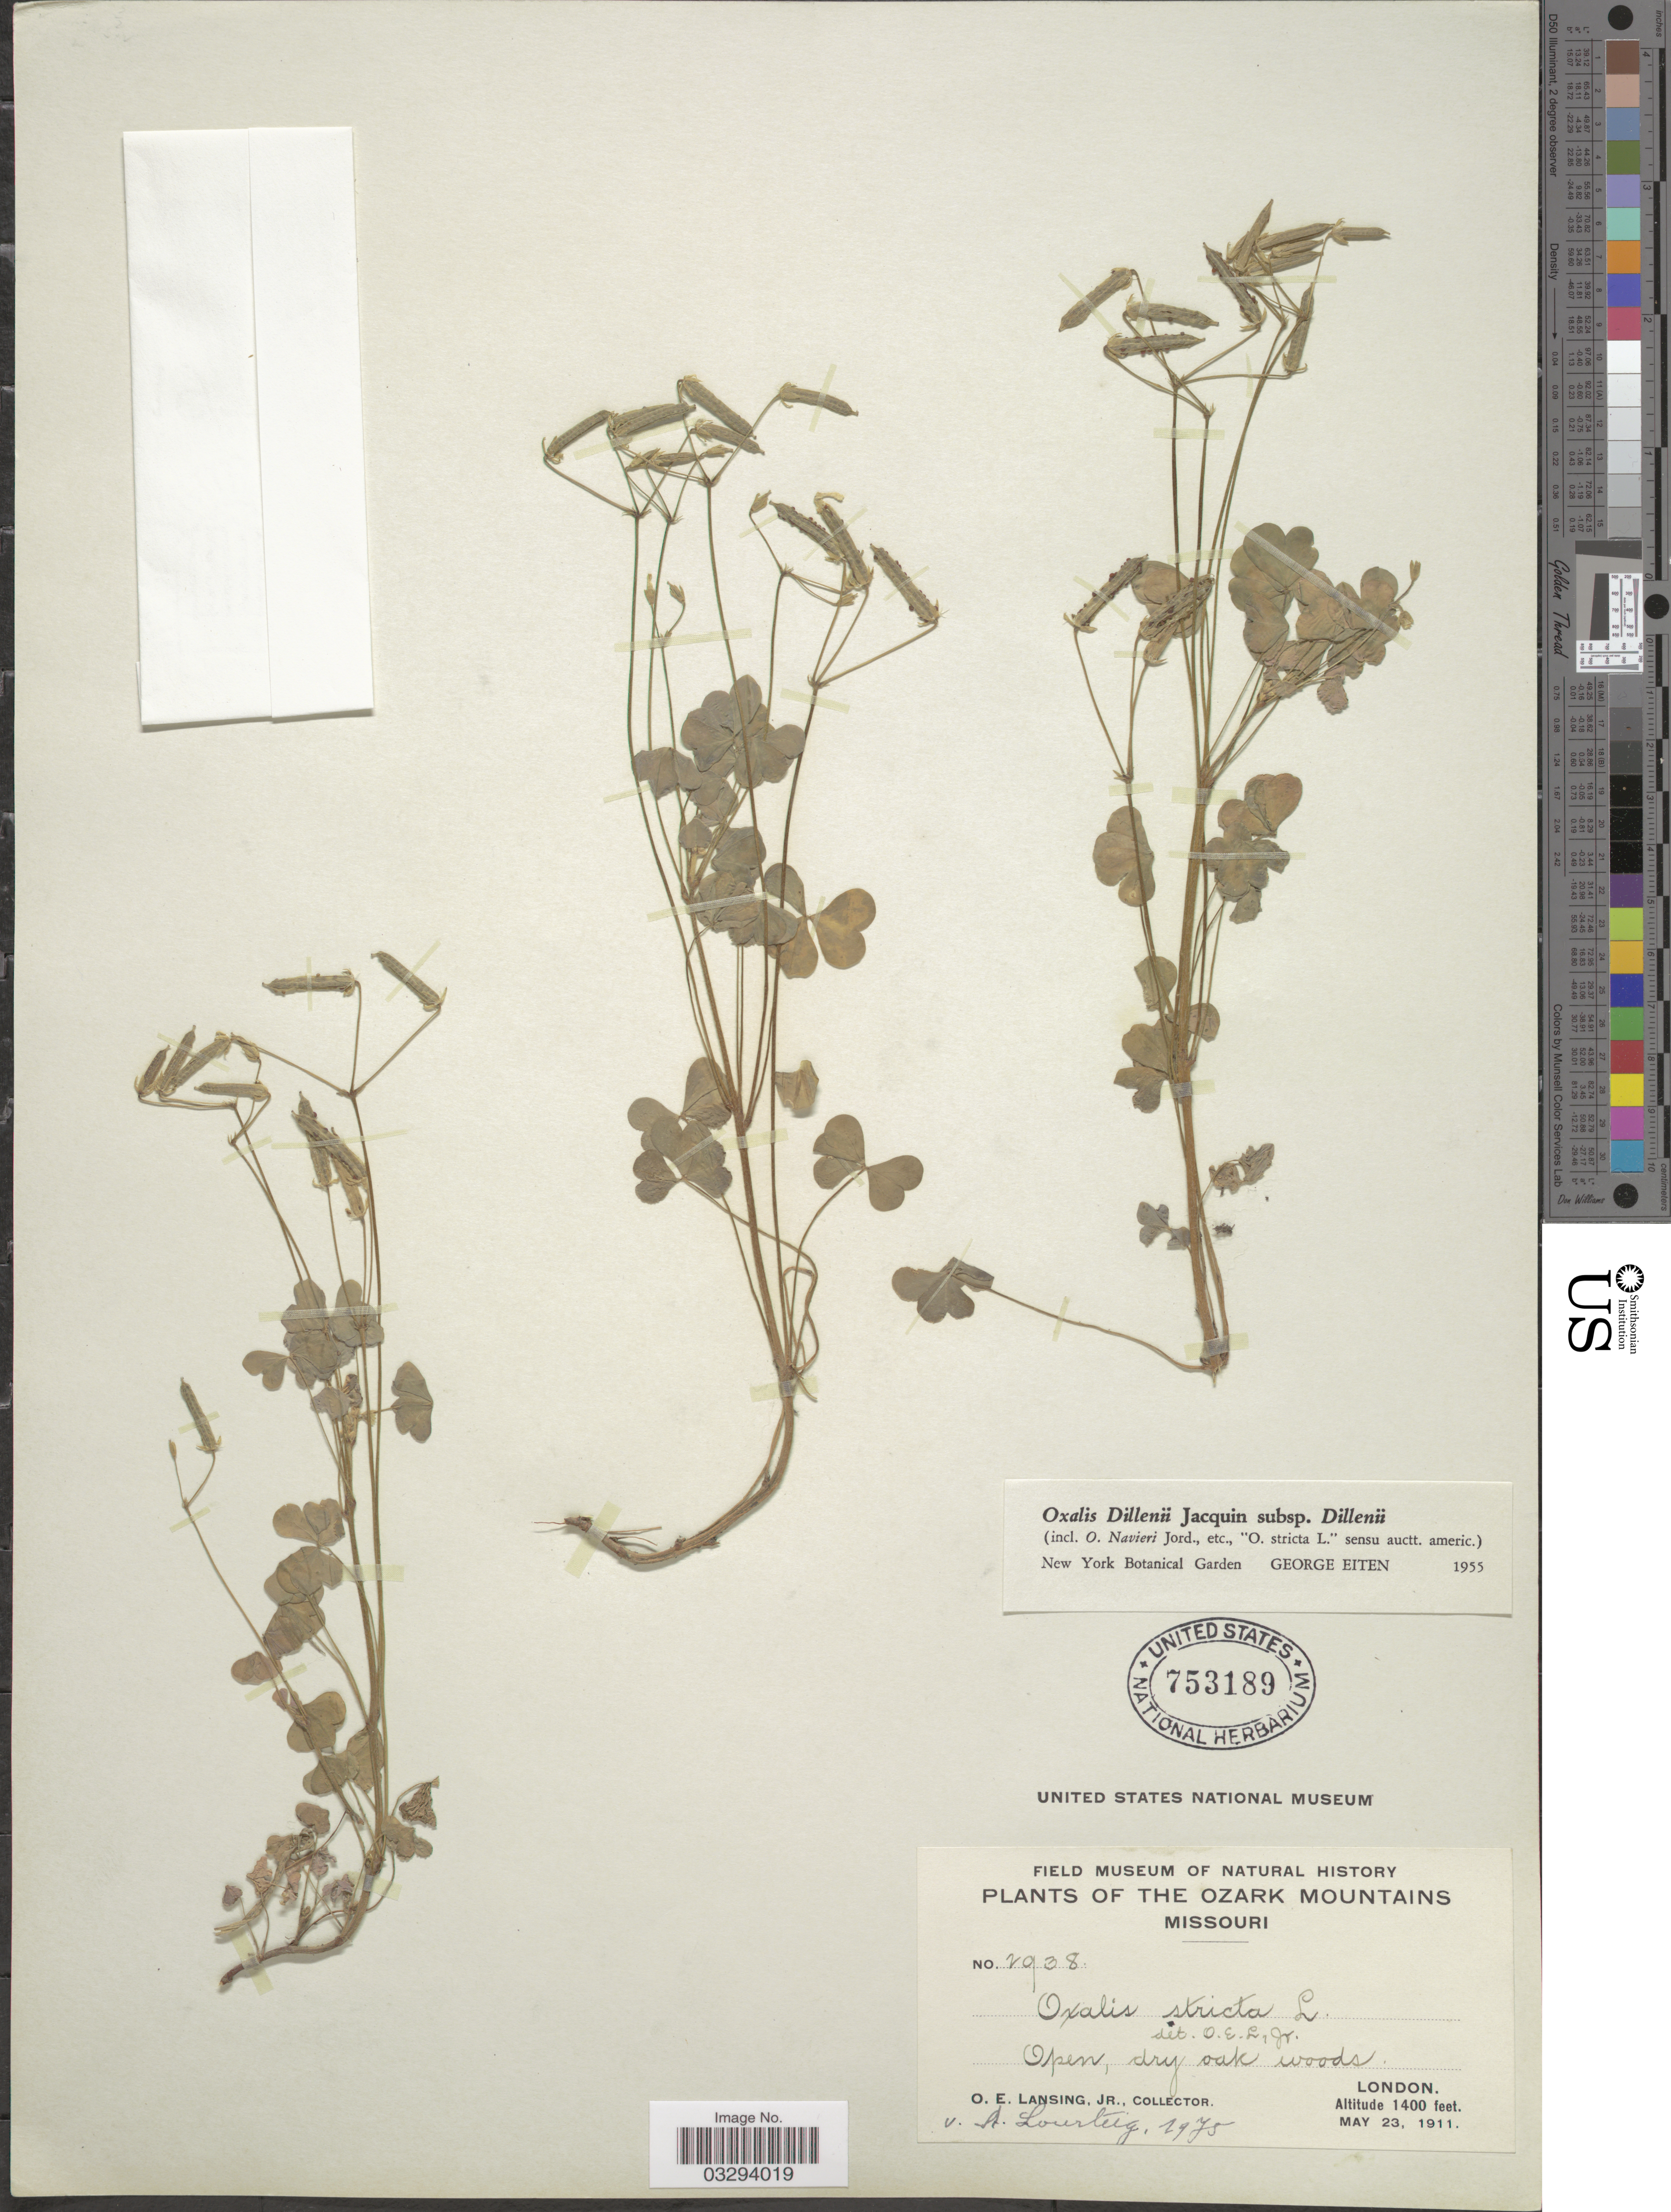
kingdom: Plantae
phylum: Tracheophyta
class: Magnoliopsida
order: Oxalidales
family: Oxalidaceae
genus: Oxalis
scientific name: Oxalis sp.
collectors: O. Lansing Jr.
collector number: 2938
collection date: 1911-05-23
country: United States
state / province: Missouri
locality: The Ozark Mountains. London.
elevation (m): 427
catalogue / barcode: US 753189